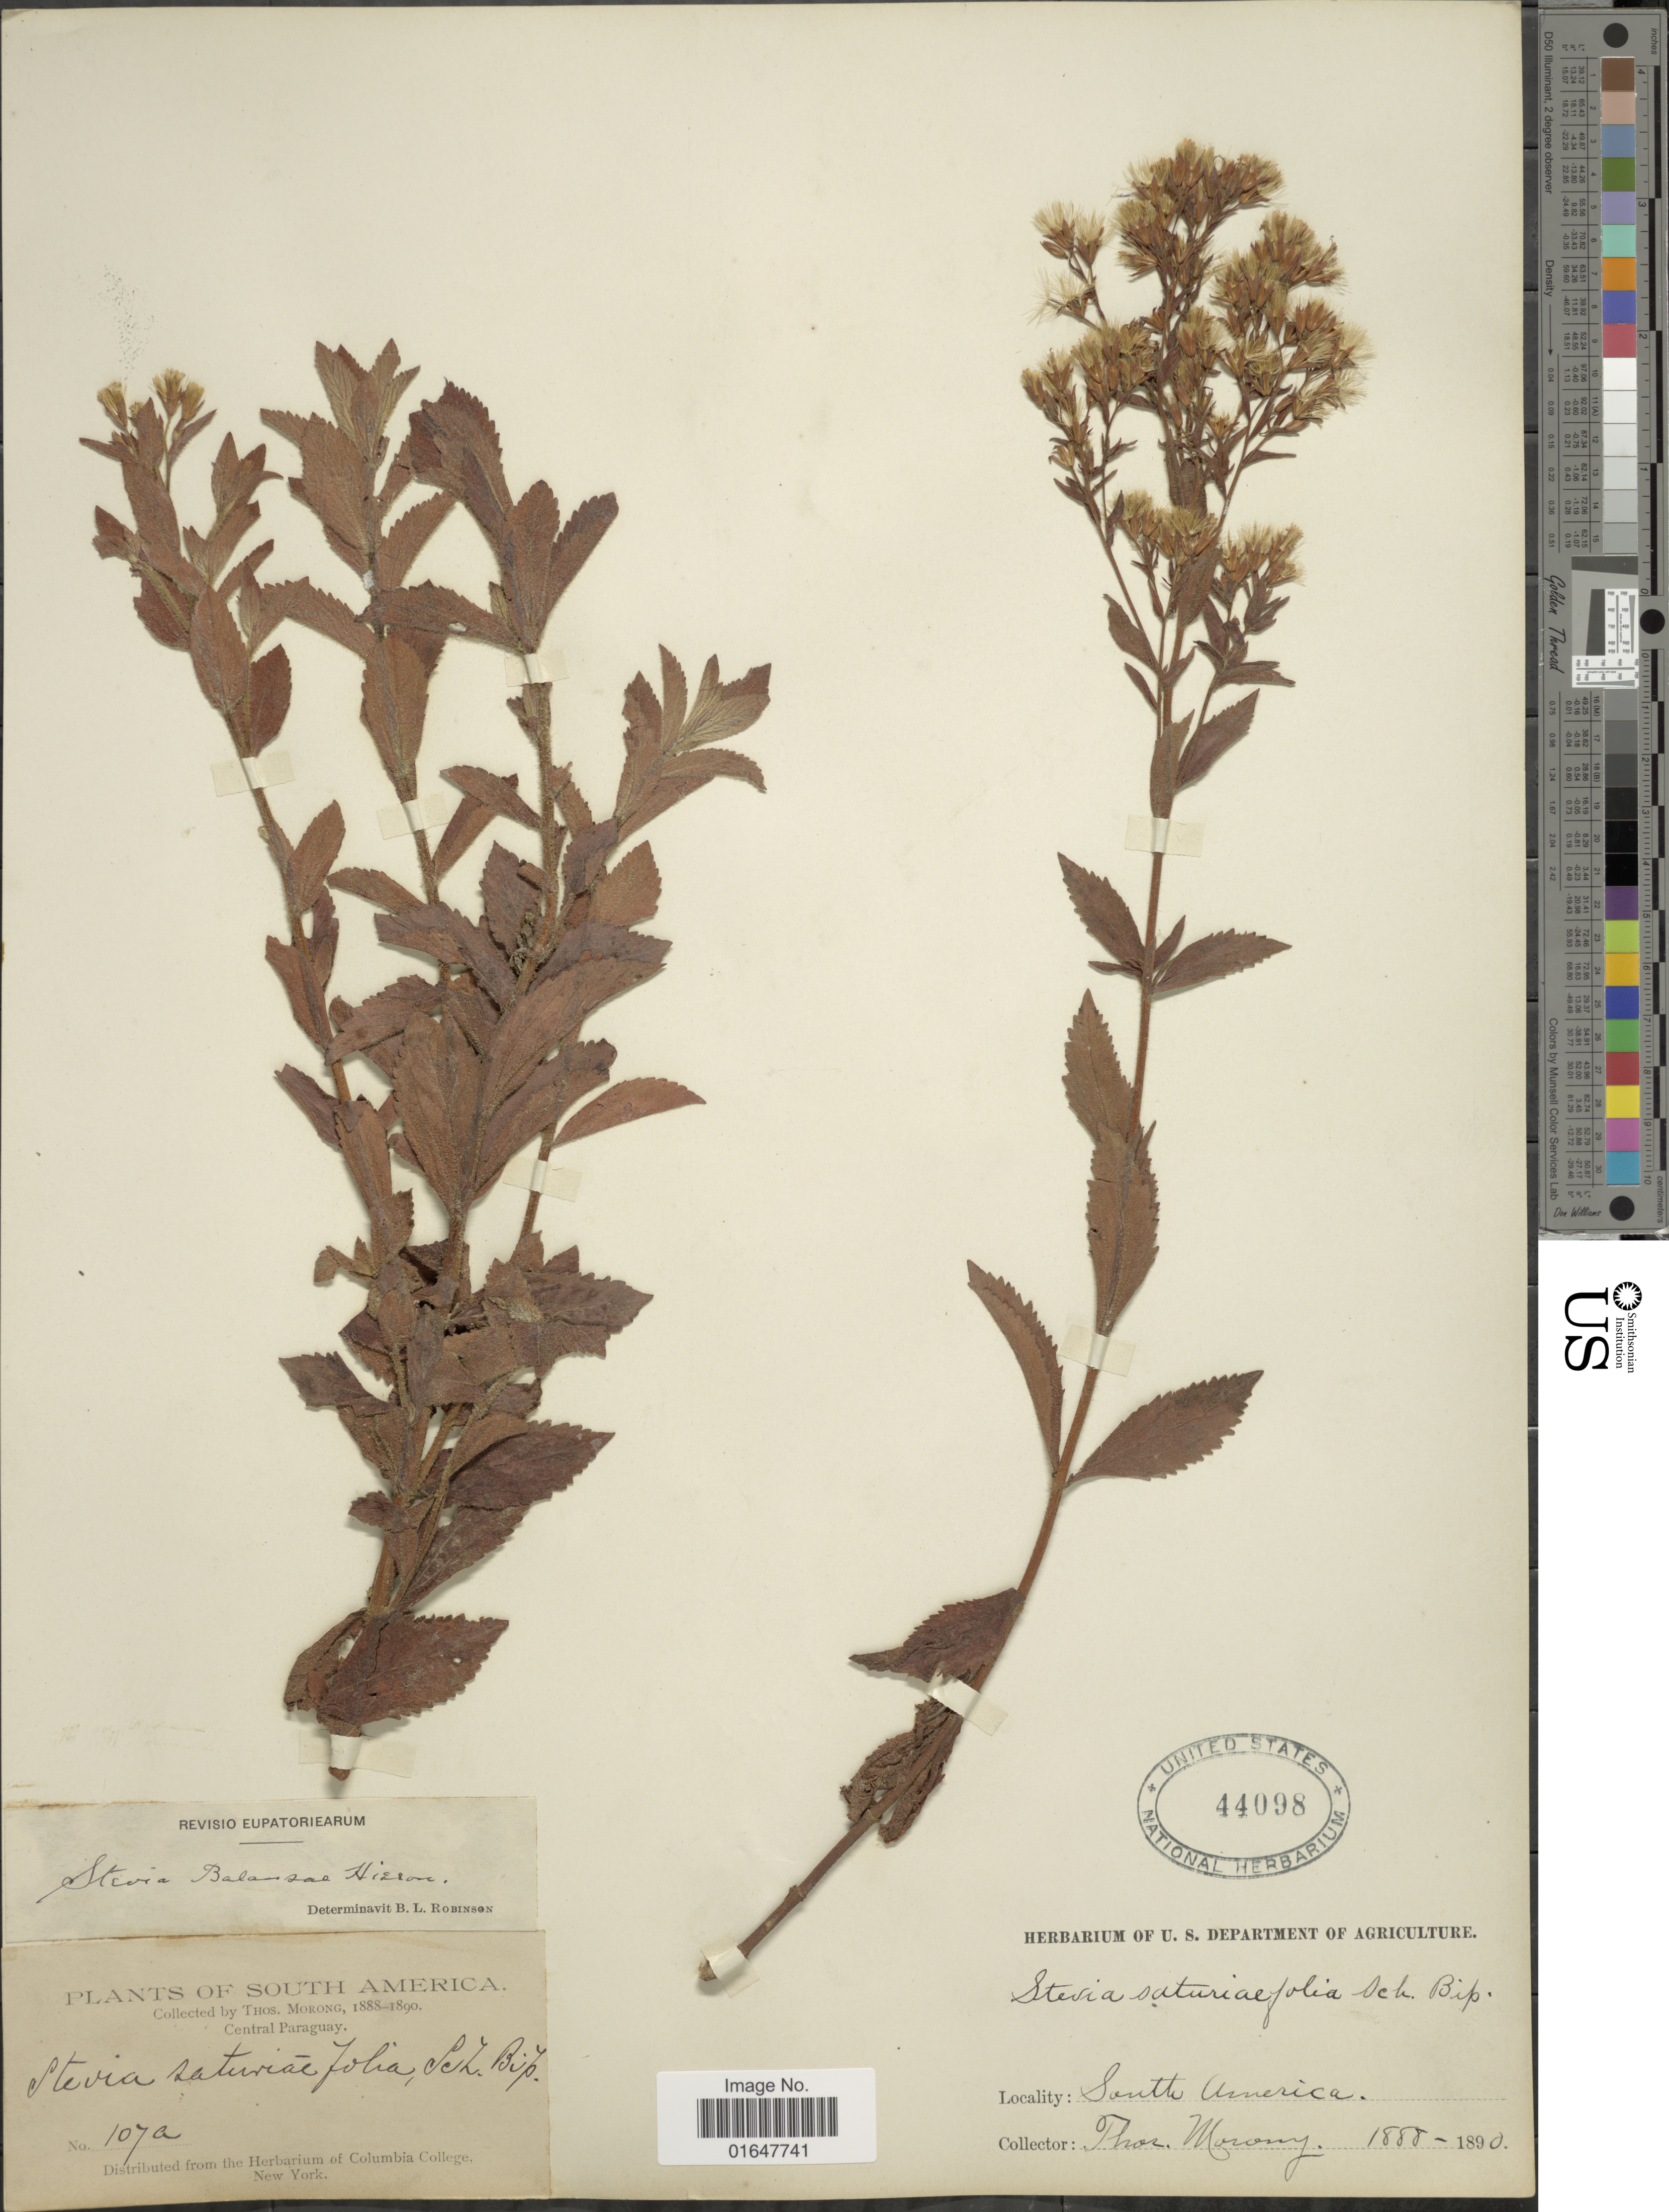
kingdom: Plantae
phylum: Tracheophyta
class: Magnoliopsida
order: Asterales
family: Asteraceae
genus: Stevia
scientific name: Stevia balansae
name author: Hieron.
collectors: ex herb. T. Morong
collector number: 107a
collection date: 1888/1890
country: Paraguay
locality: South America, Central Paraguay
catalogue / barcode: US 44098